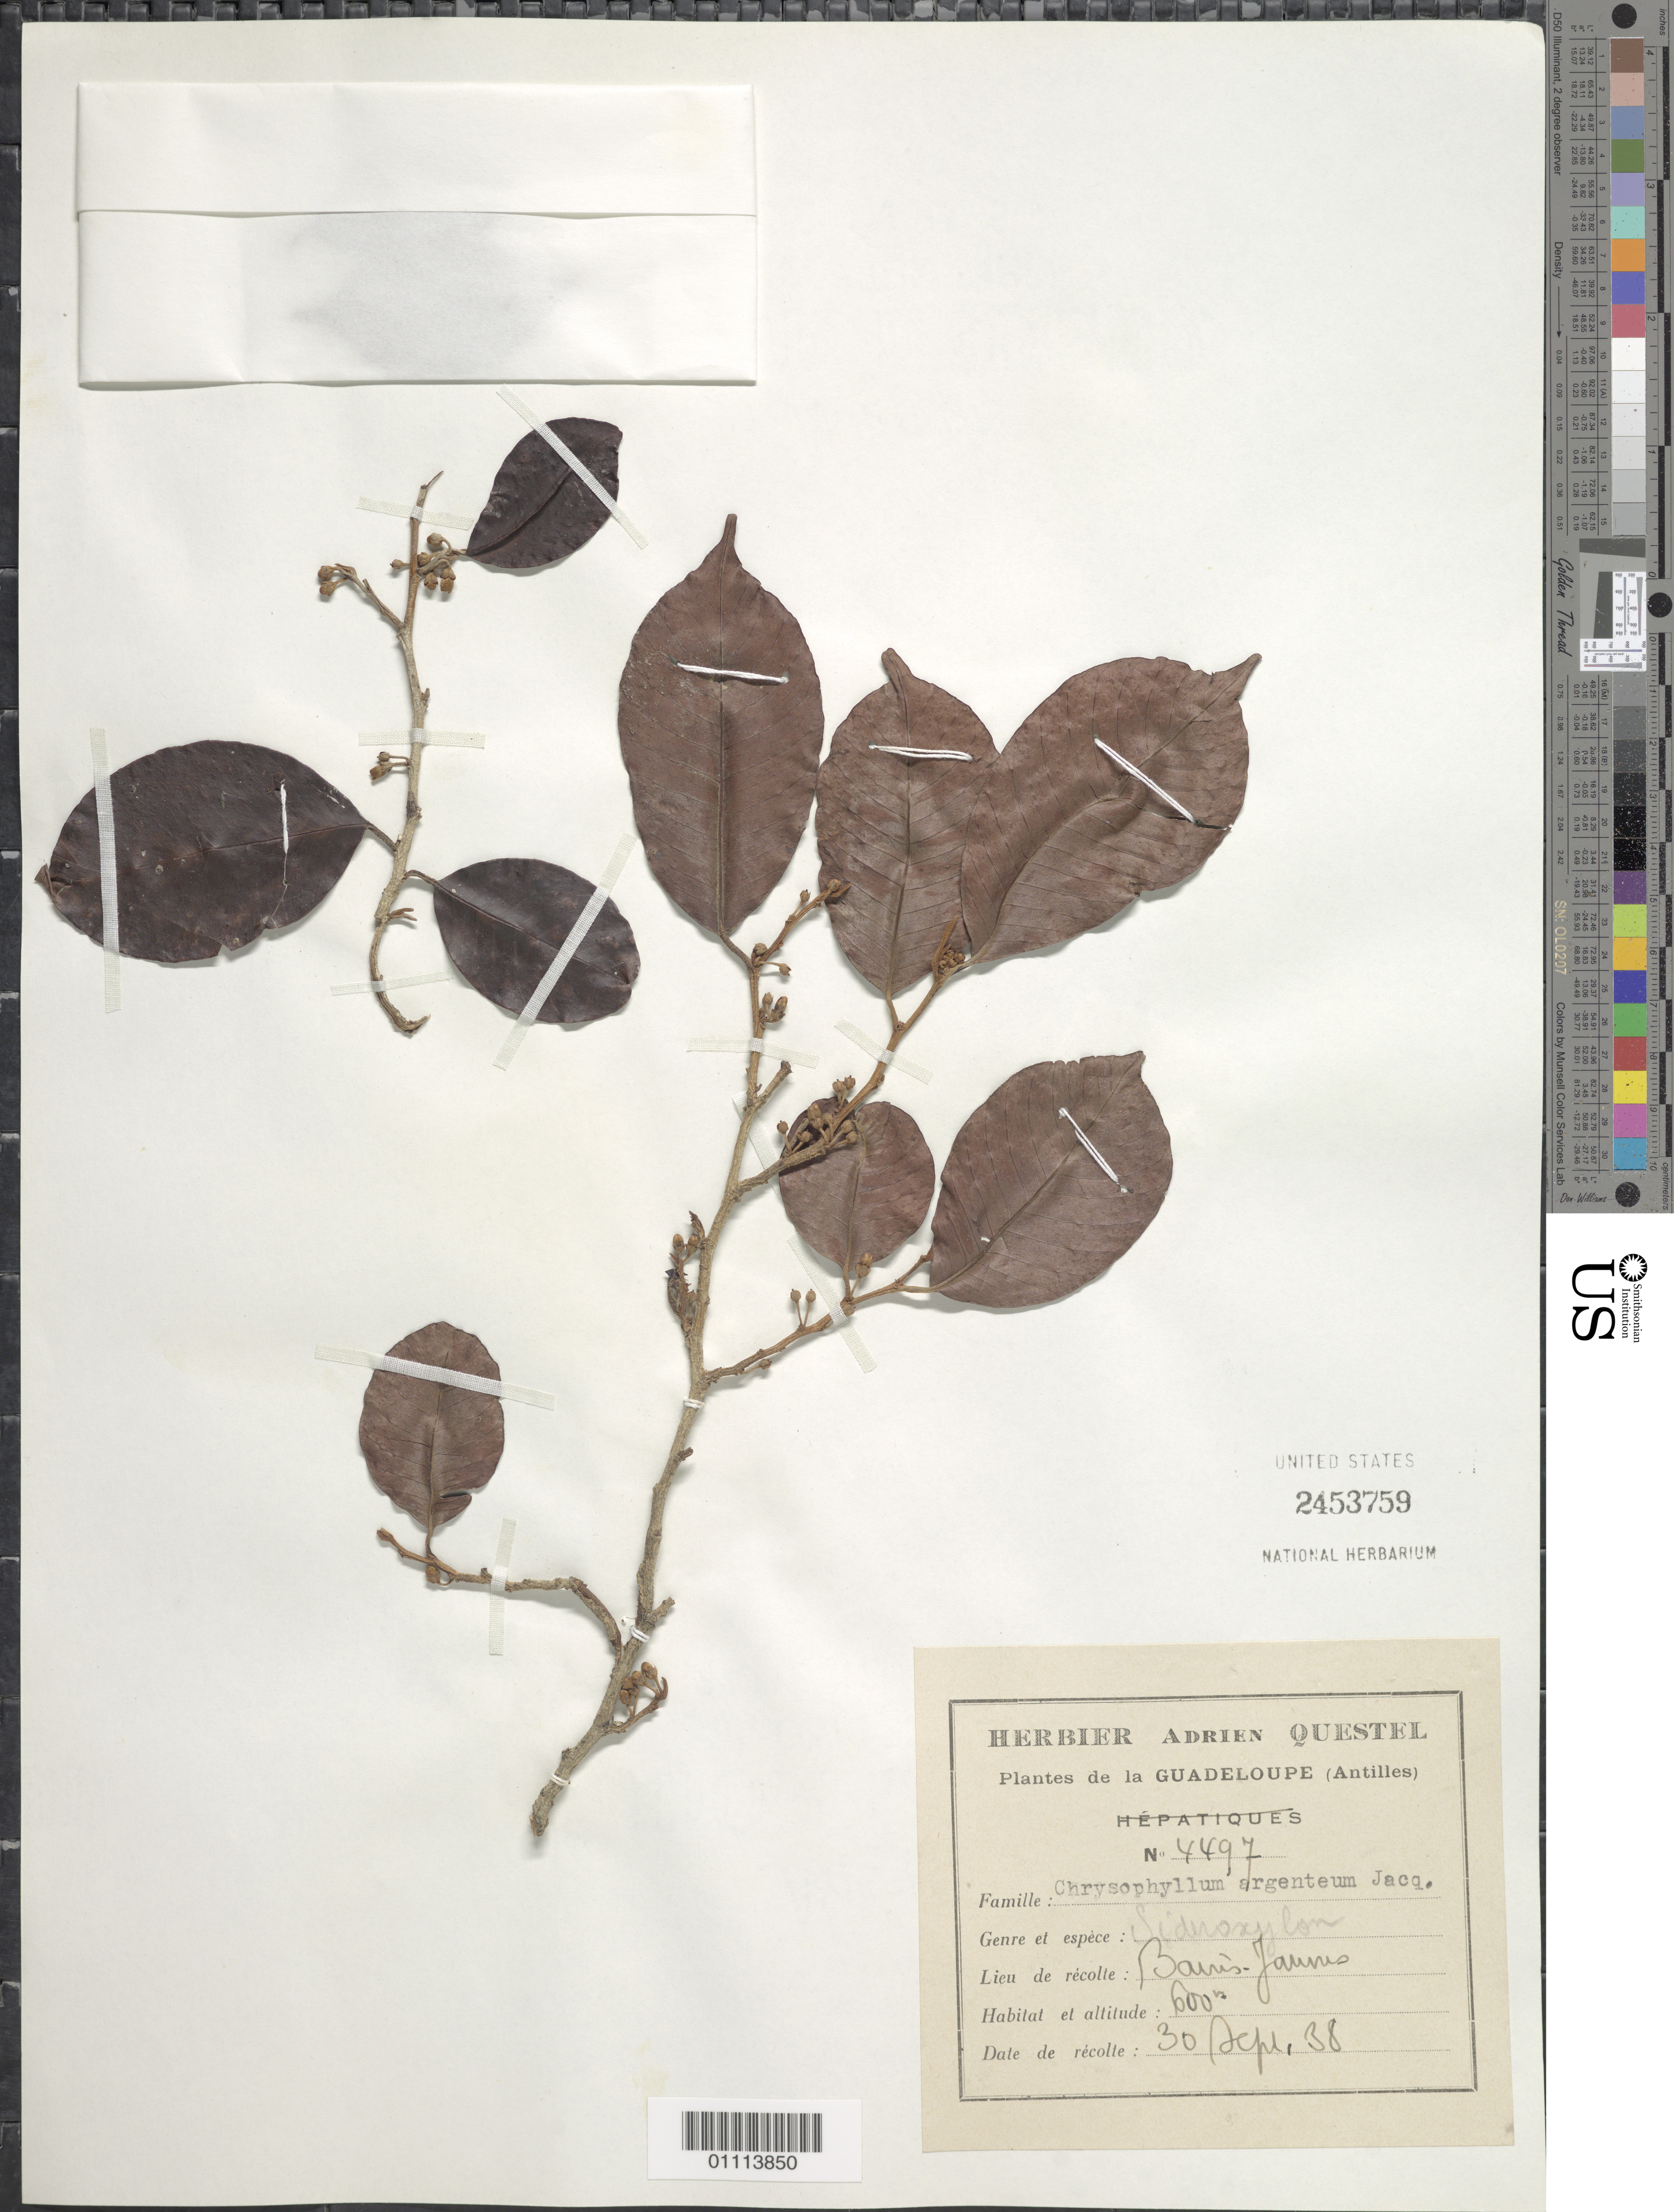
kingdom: Plantae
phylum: Tracheophyta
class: Magnoliopsida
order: Ericales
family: Sapotaceae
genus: Chrysophyllum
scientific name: Chrysophyllum argenteum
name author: Jacq.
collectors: A. Questel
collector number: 4497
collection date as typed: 30 Sep 1938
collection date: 1938-09-30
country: Guadeloupe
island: Basse Terre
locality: Baines-James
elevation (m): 600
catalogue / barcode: US 2453759